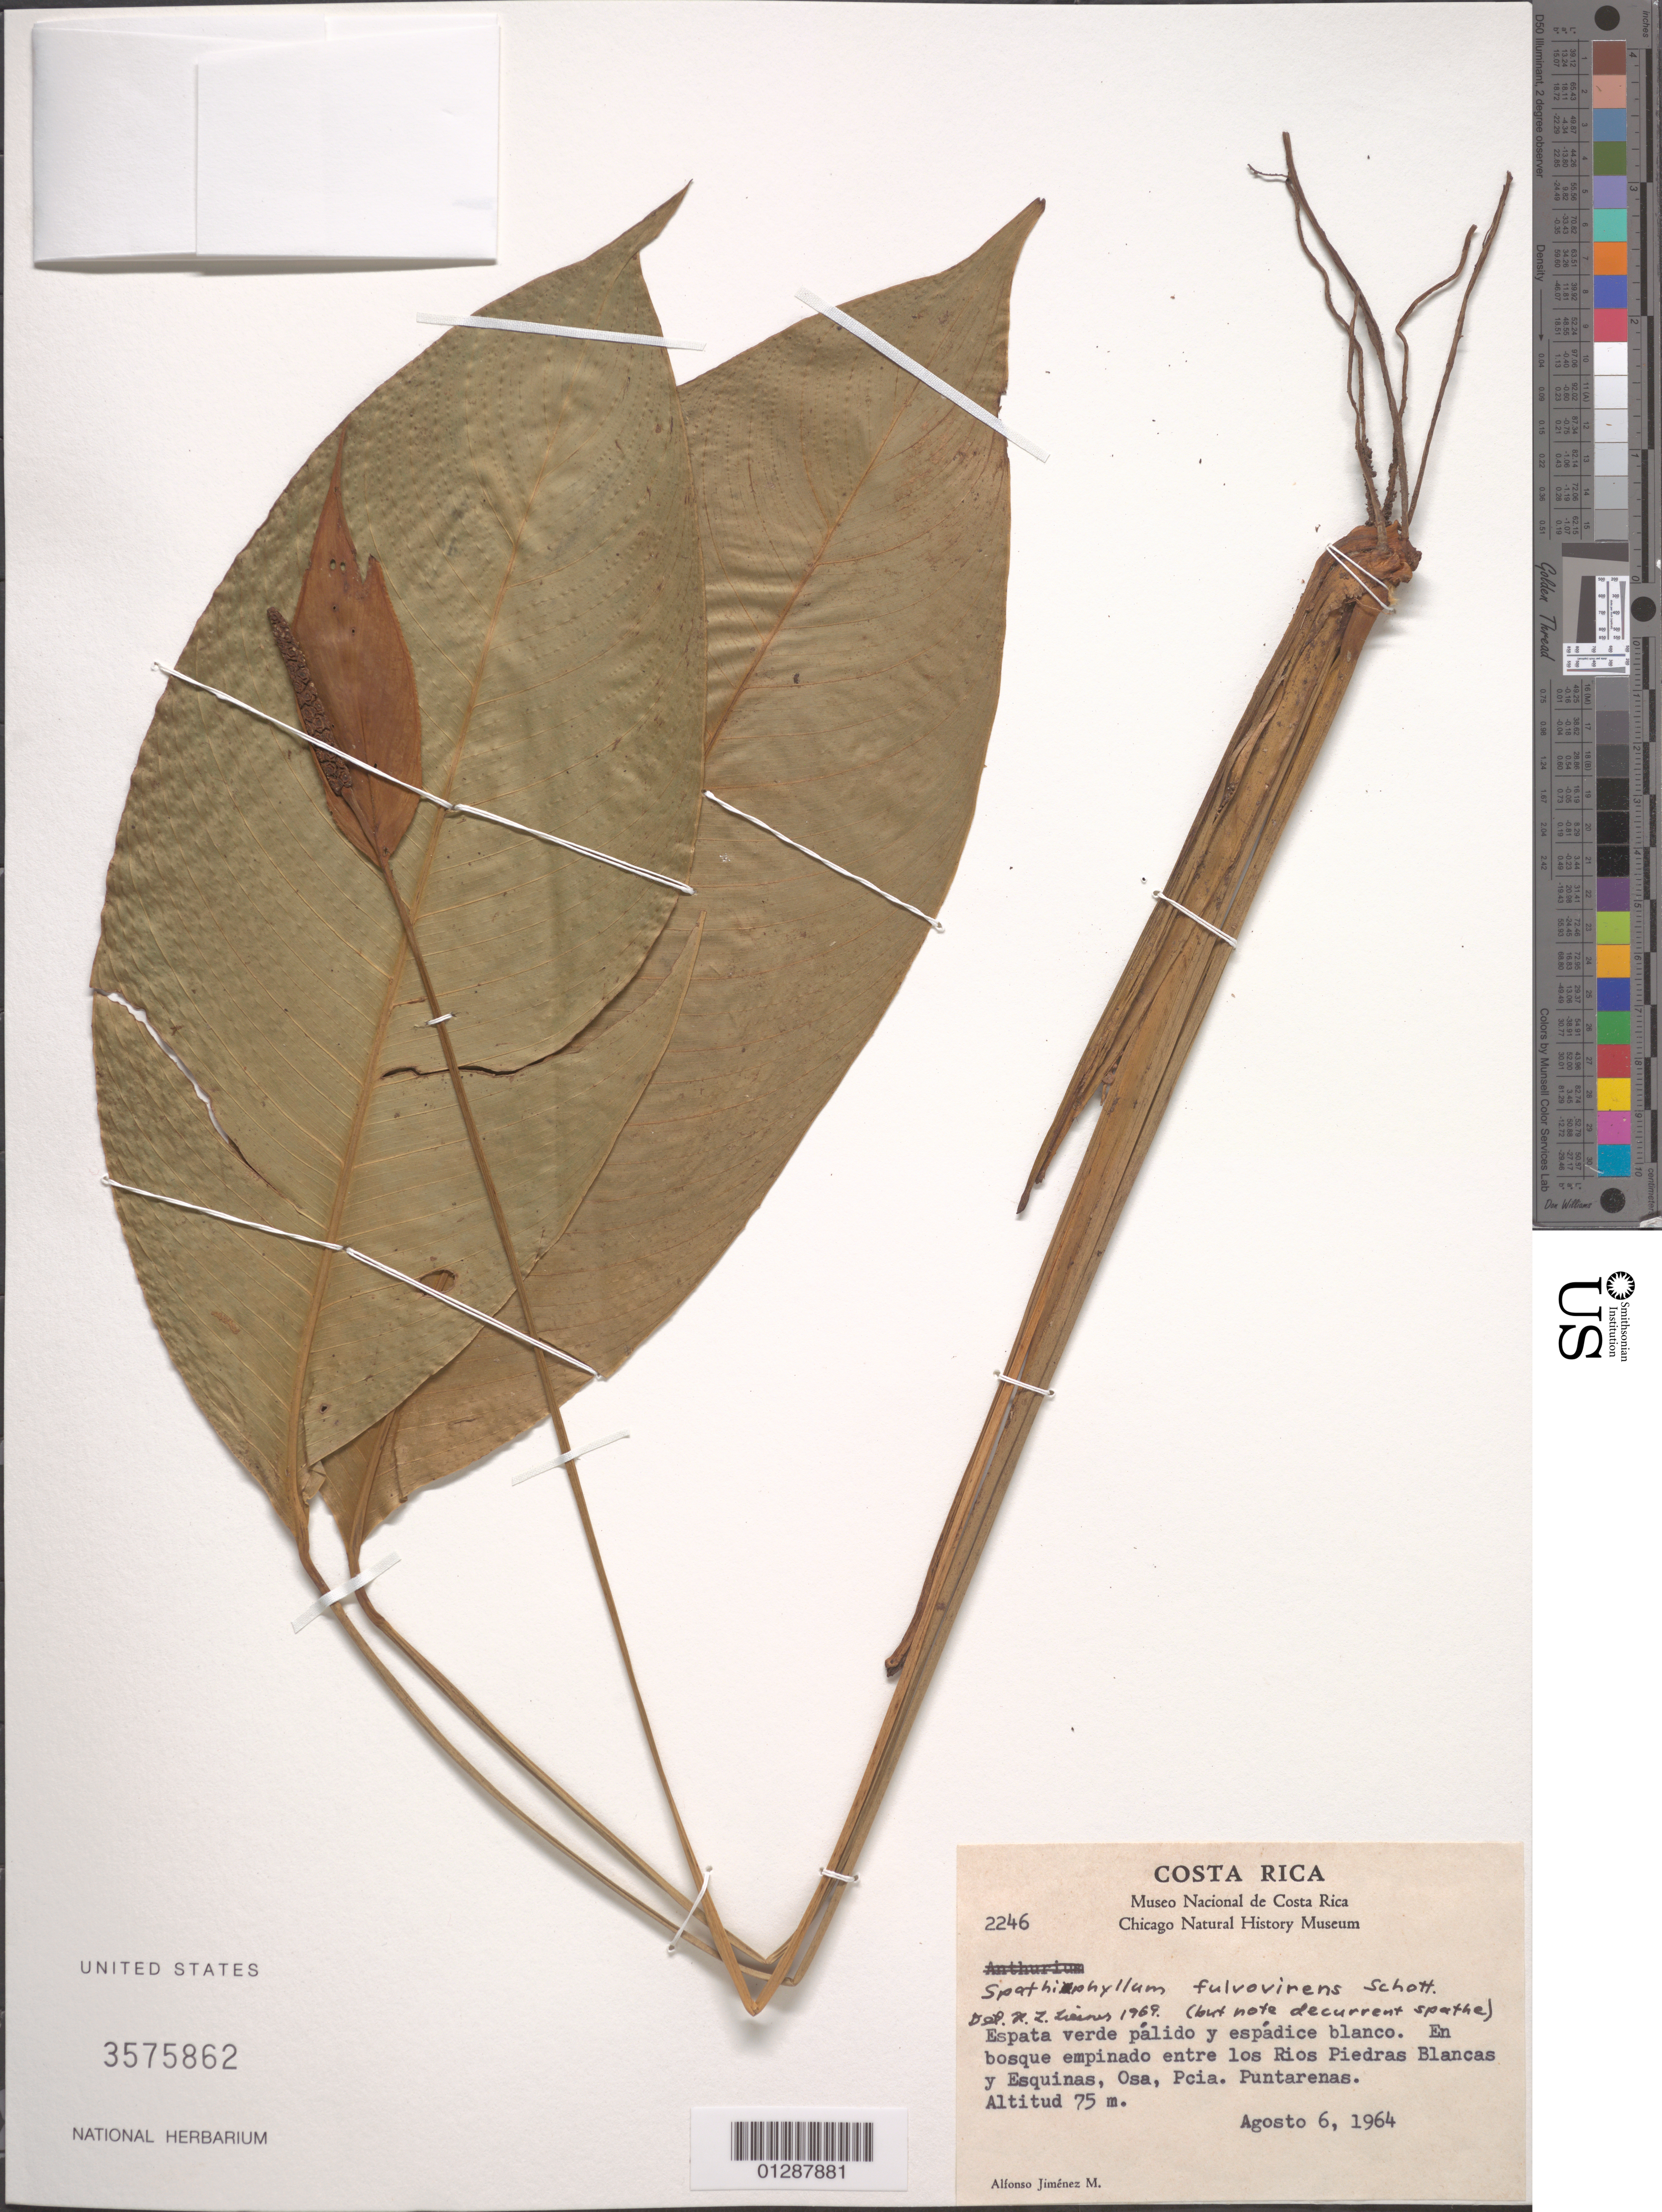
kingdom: Plantae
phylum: Tracheophyta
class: Liliopsida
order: Alismatales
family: Araceae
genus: Spathiphyllum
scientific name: Spathiphyllum fulvovirens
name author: Schott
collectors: A. Jimenez M.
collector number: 2246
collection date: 1964-08-06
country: Costa Rica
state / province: Puntarenas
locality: Entre los Rios Piedras Blancas y Esquinas, Osa.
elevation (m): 75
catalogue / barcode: US 3575862